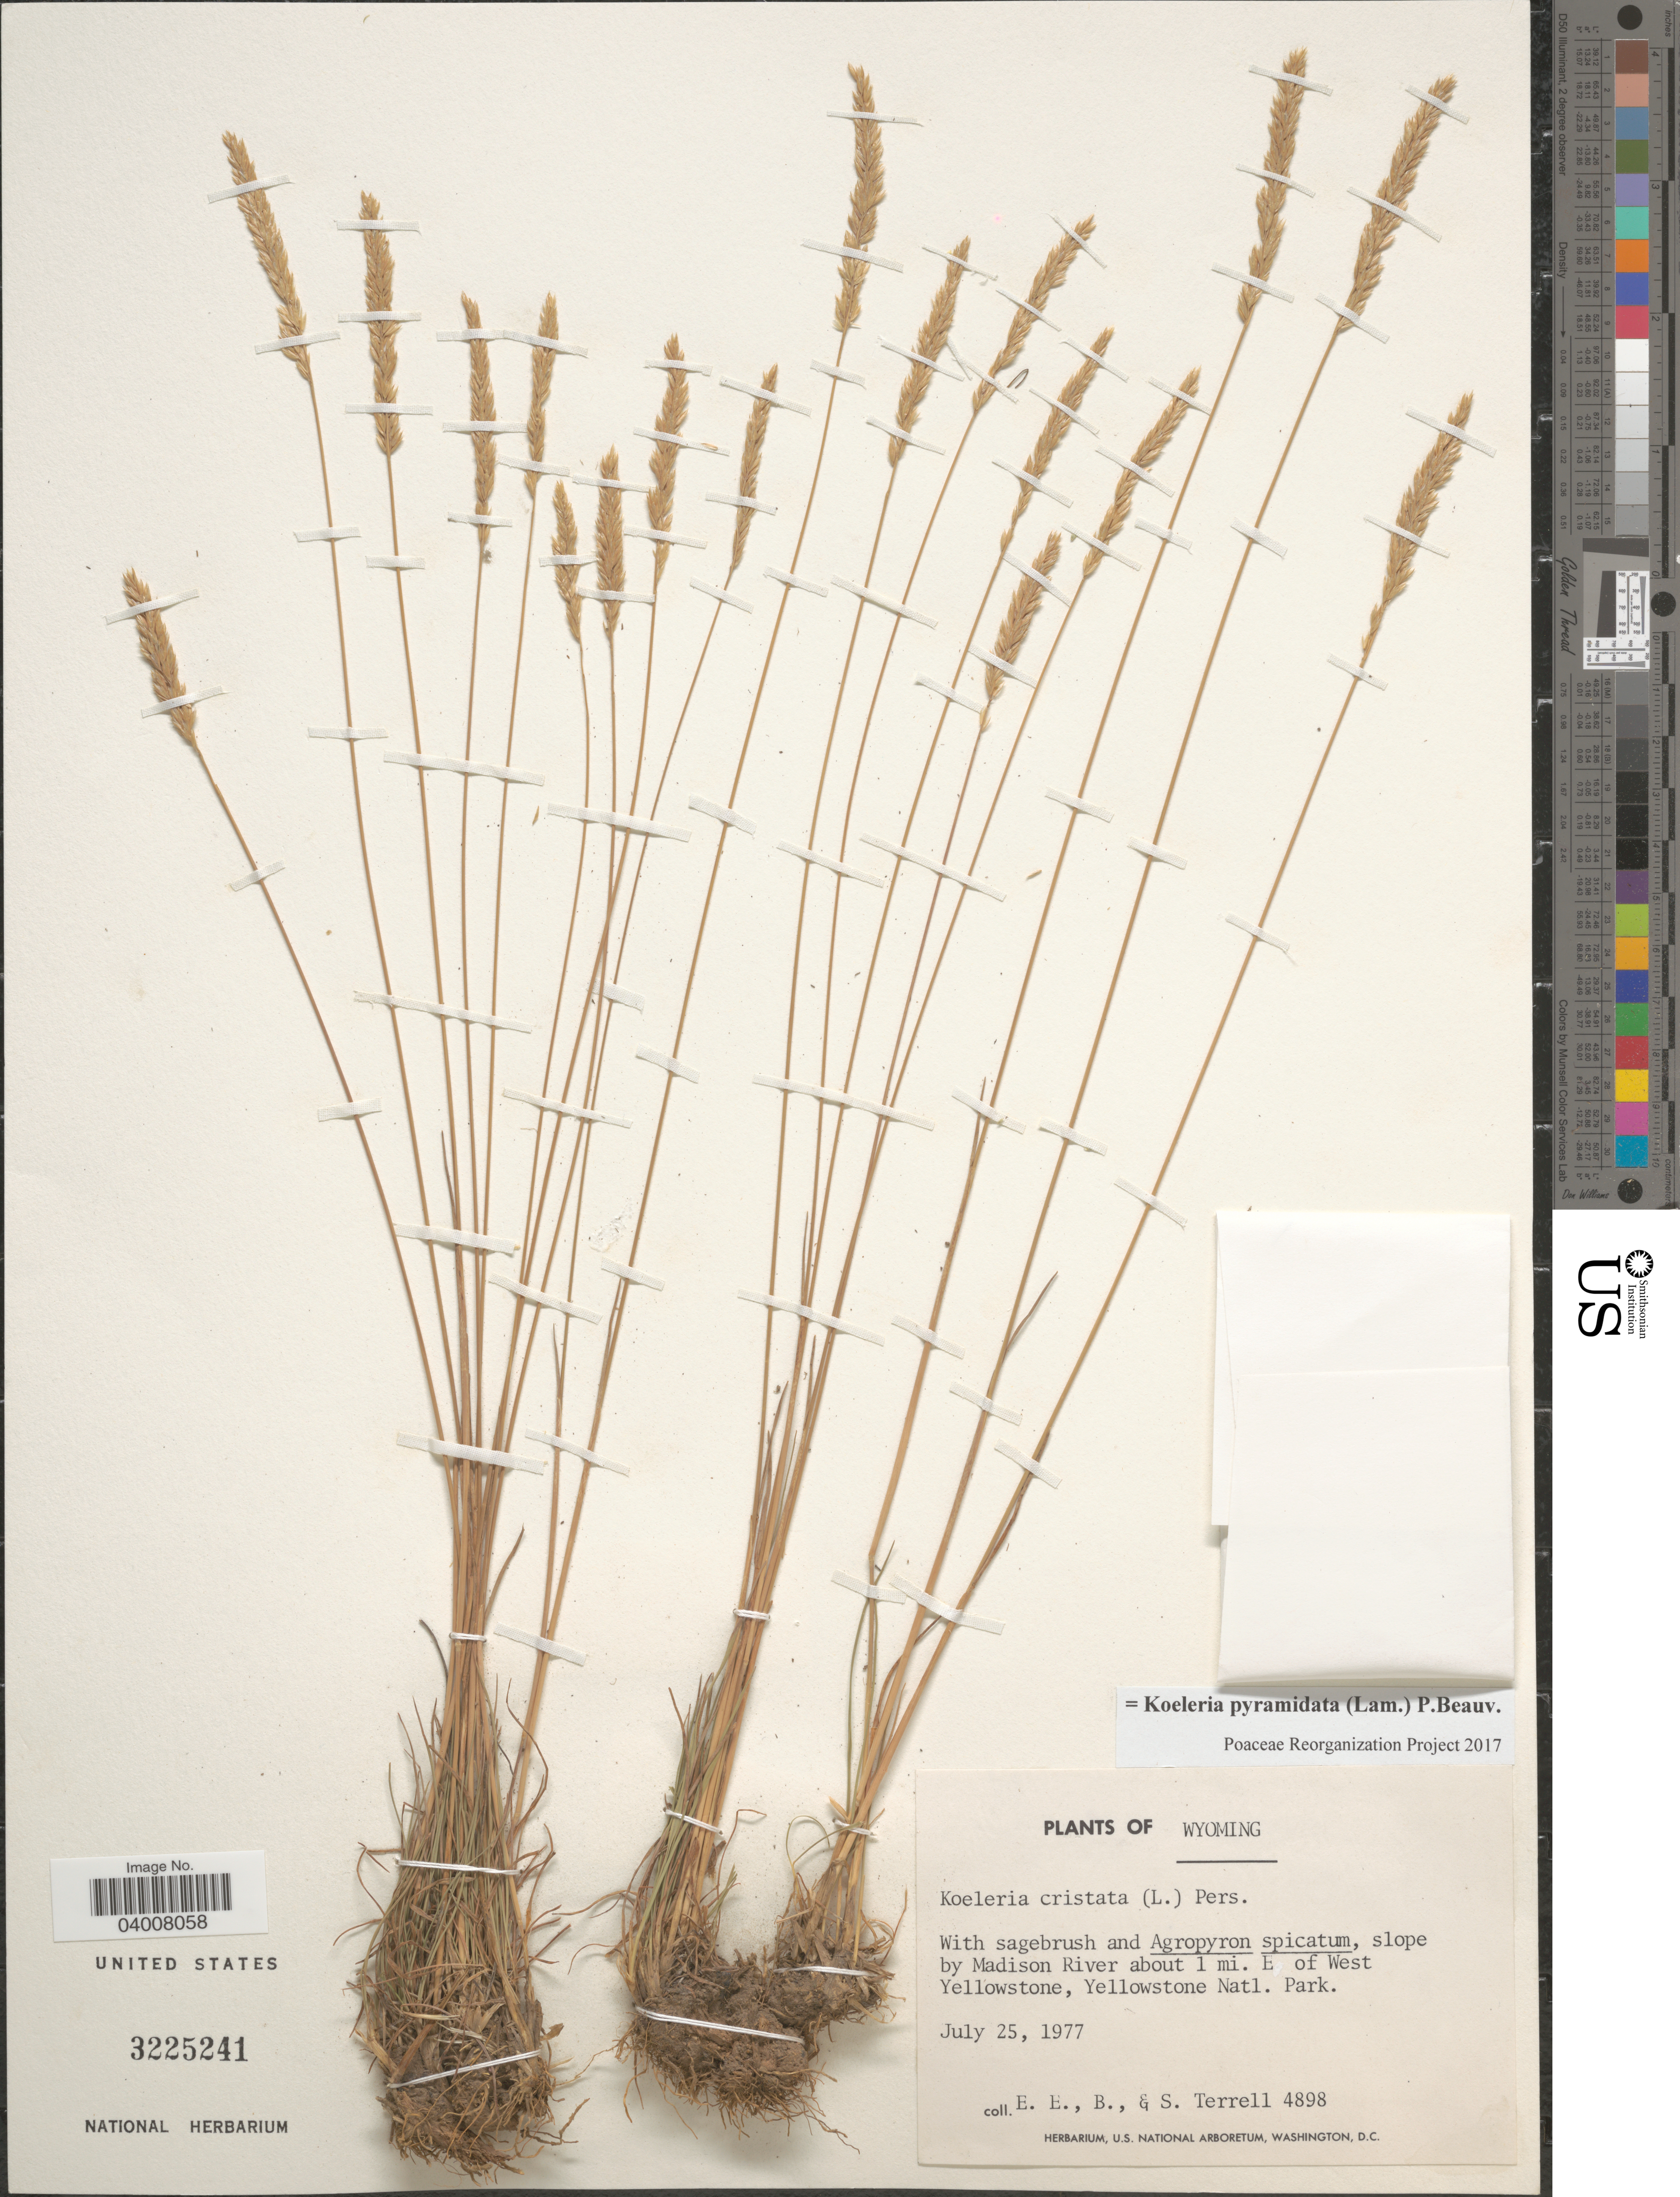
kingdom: Plantae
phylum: Tracheophyta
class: Liliopsida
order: Poales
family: Poaceae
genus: Koeleria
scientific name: Koeleria pyramidata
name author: (Lam.) P. Beauv.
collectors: E. E. Terrell, B. Terrell & S. Terrell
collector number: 4898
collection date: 1977-07-25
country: United States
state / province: Wyoming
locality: Slope by Madison River about 1 mi. E of West Yellowstone, Yellowstone Natl. Park.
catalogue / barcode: US 3225241